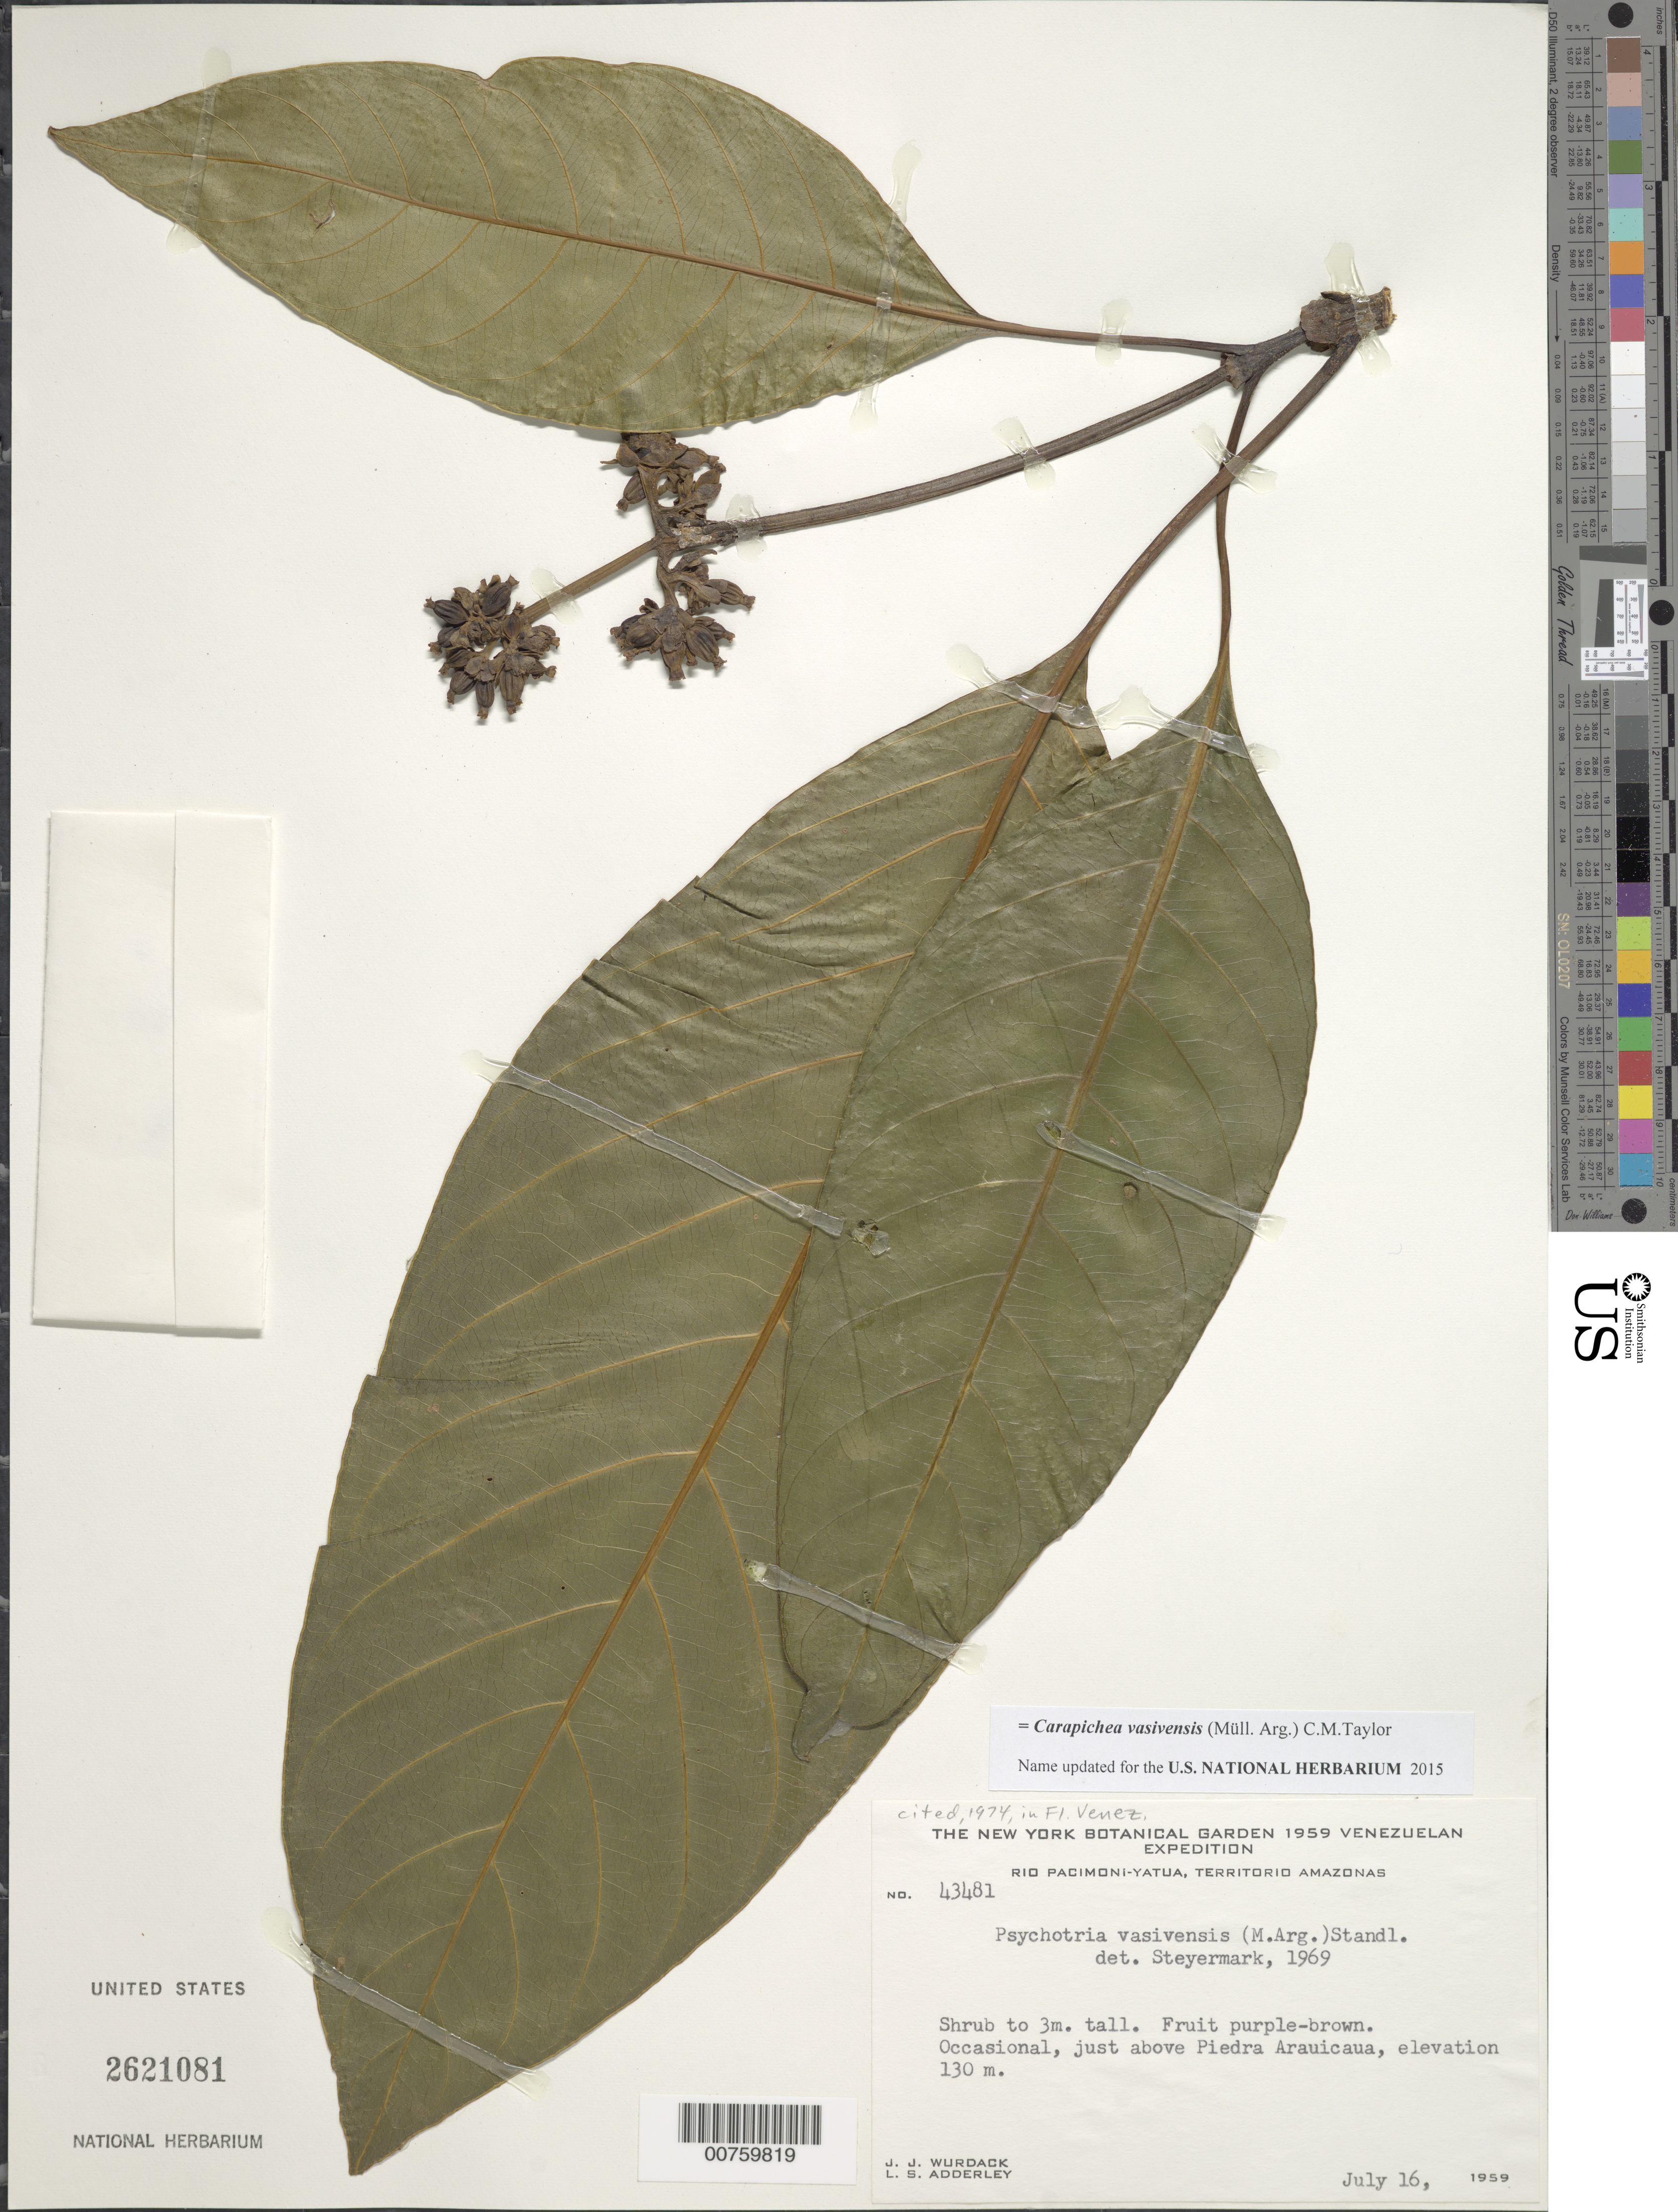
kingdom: Plantae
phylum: Tracheophyta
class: Magnoliopsida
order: Gentianales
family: Rubiaceae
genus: Psychotria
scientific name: Psychotria vasivensis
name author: (Müll. Arg.) Standl.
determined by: Steyermark, Julian A., (VEN)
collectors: J. J. Wurdack & L. S. Adderley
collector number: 43481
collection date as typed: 16-Jul-59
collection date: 1959-07-16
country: Venezuela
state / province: Amazonas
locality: Río Pacimoni - Yatua, just above Piedra Arauicaua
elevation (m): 130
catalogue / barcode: US 2621081